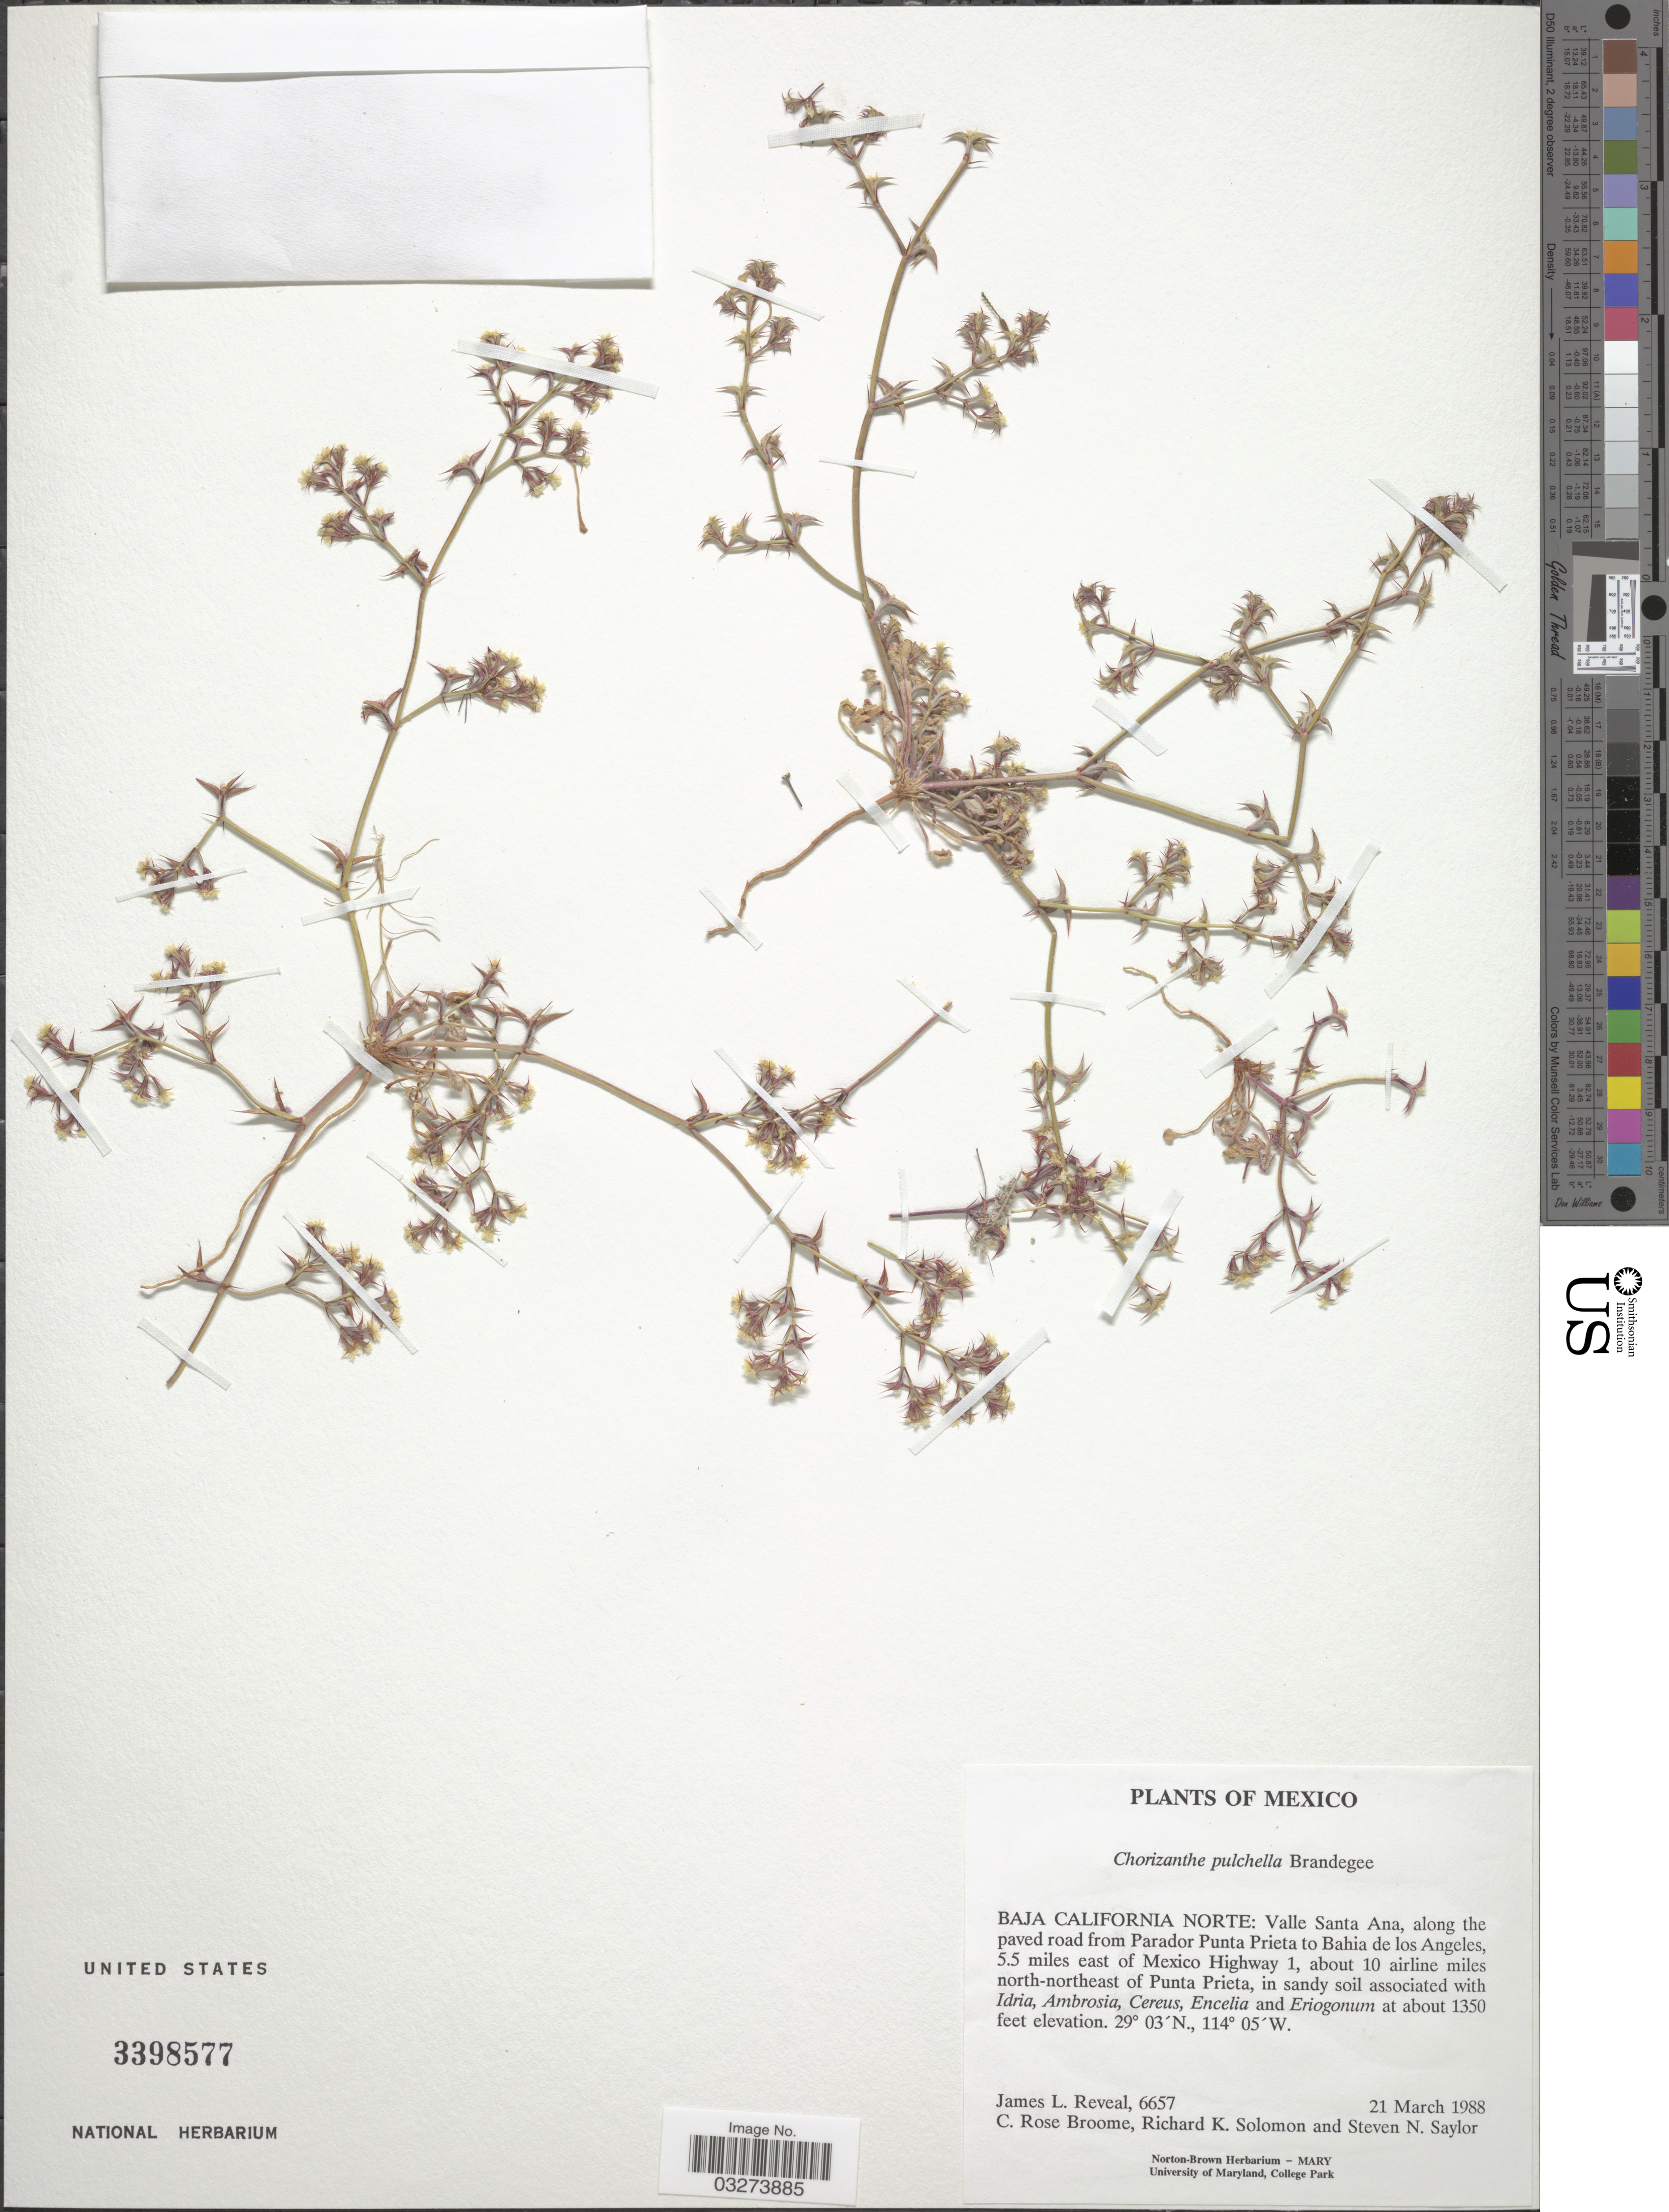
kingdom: Plantae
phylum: Tracheophyta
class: Magnoliopsida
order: Caryophyllales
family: Polygonaceae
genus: Chorizanthe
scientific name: Chorizanthe pulchella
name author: Brandegee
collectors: J. L. Reveal, C. R. Broome, R. Solomon & S. Saylor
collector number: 6657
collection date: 1988-03-21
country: Mexico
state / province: Baja California Norte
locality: Valle Santa Ana, along the paved road from Parador Punta Prieta to Bahia de los Angeles, 5.5 miles east of Mexico Highway 1, about 10 airline miles north-northeast of Punta Prieta.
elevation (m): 411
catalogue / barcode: US 3398577